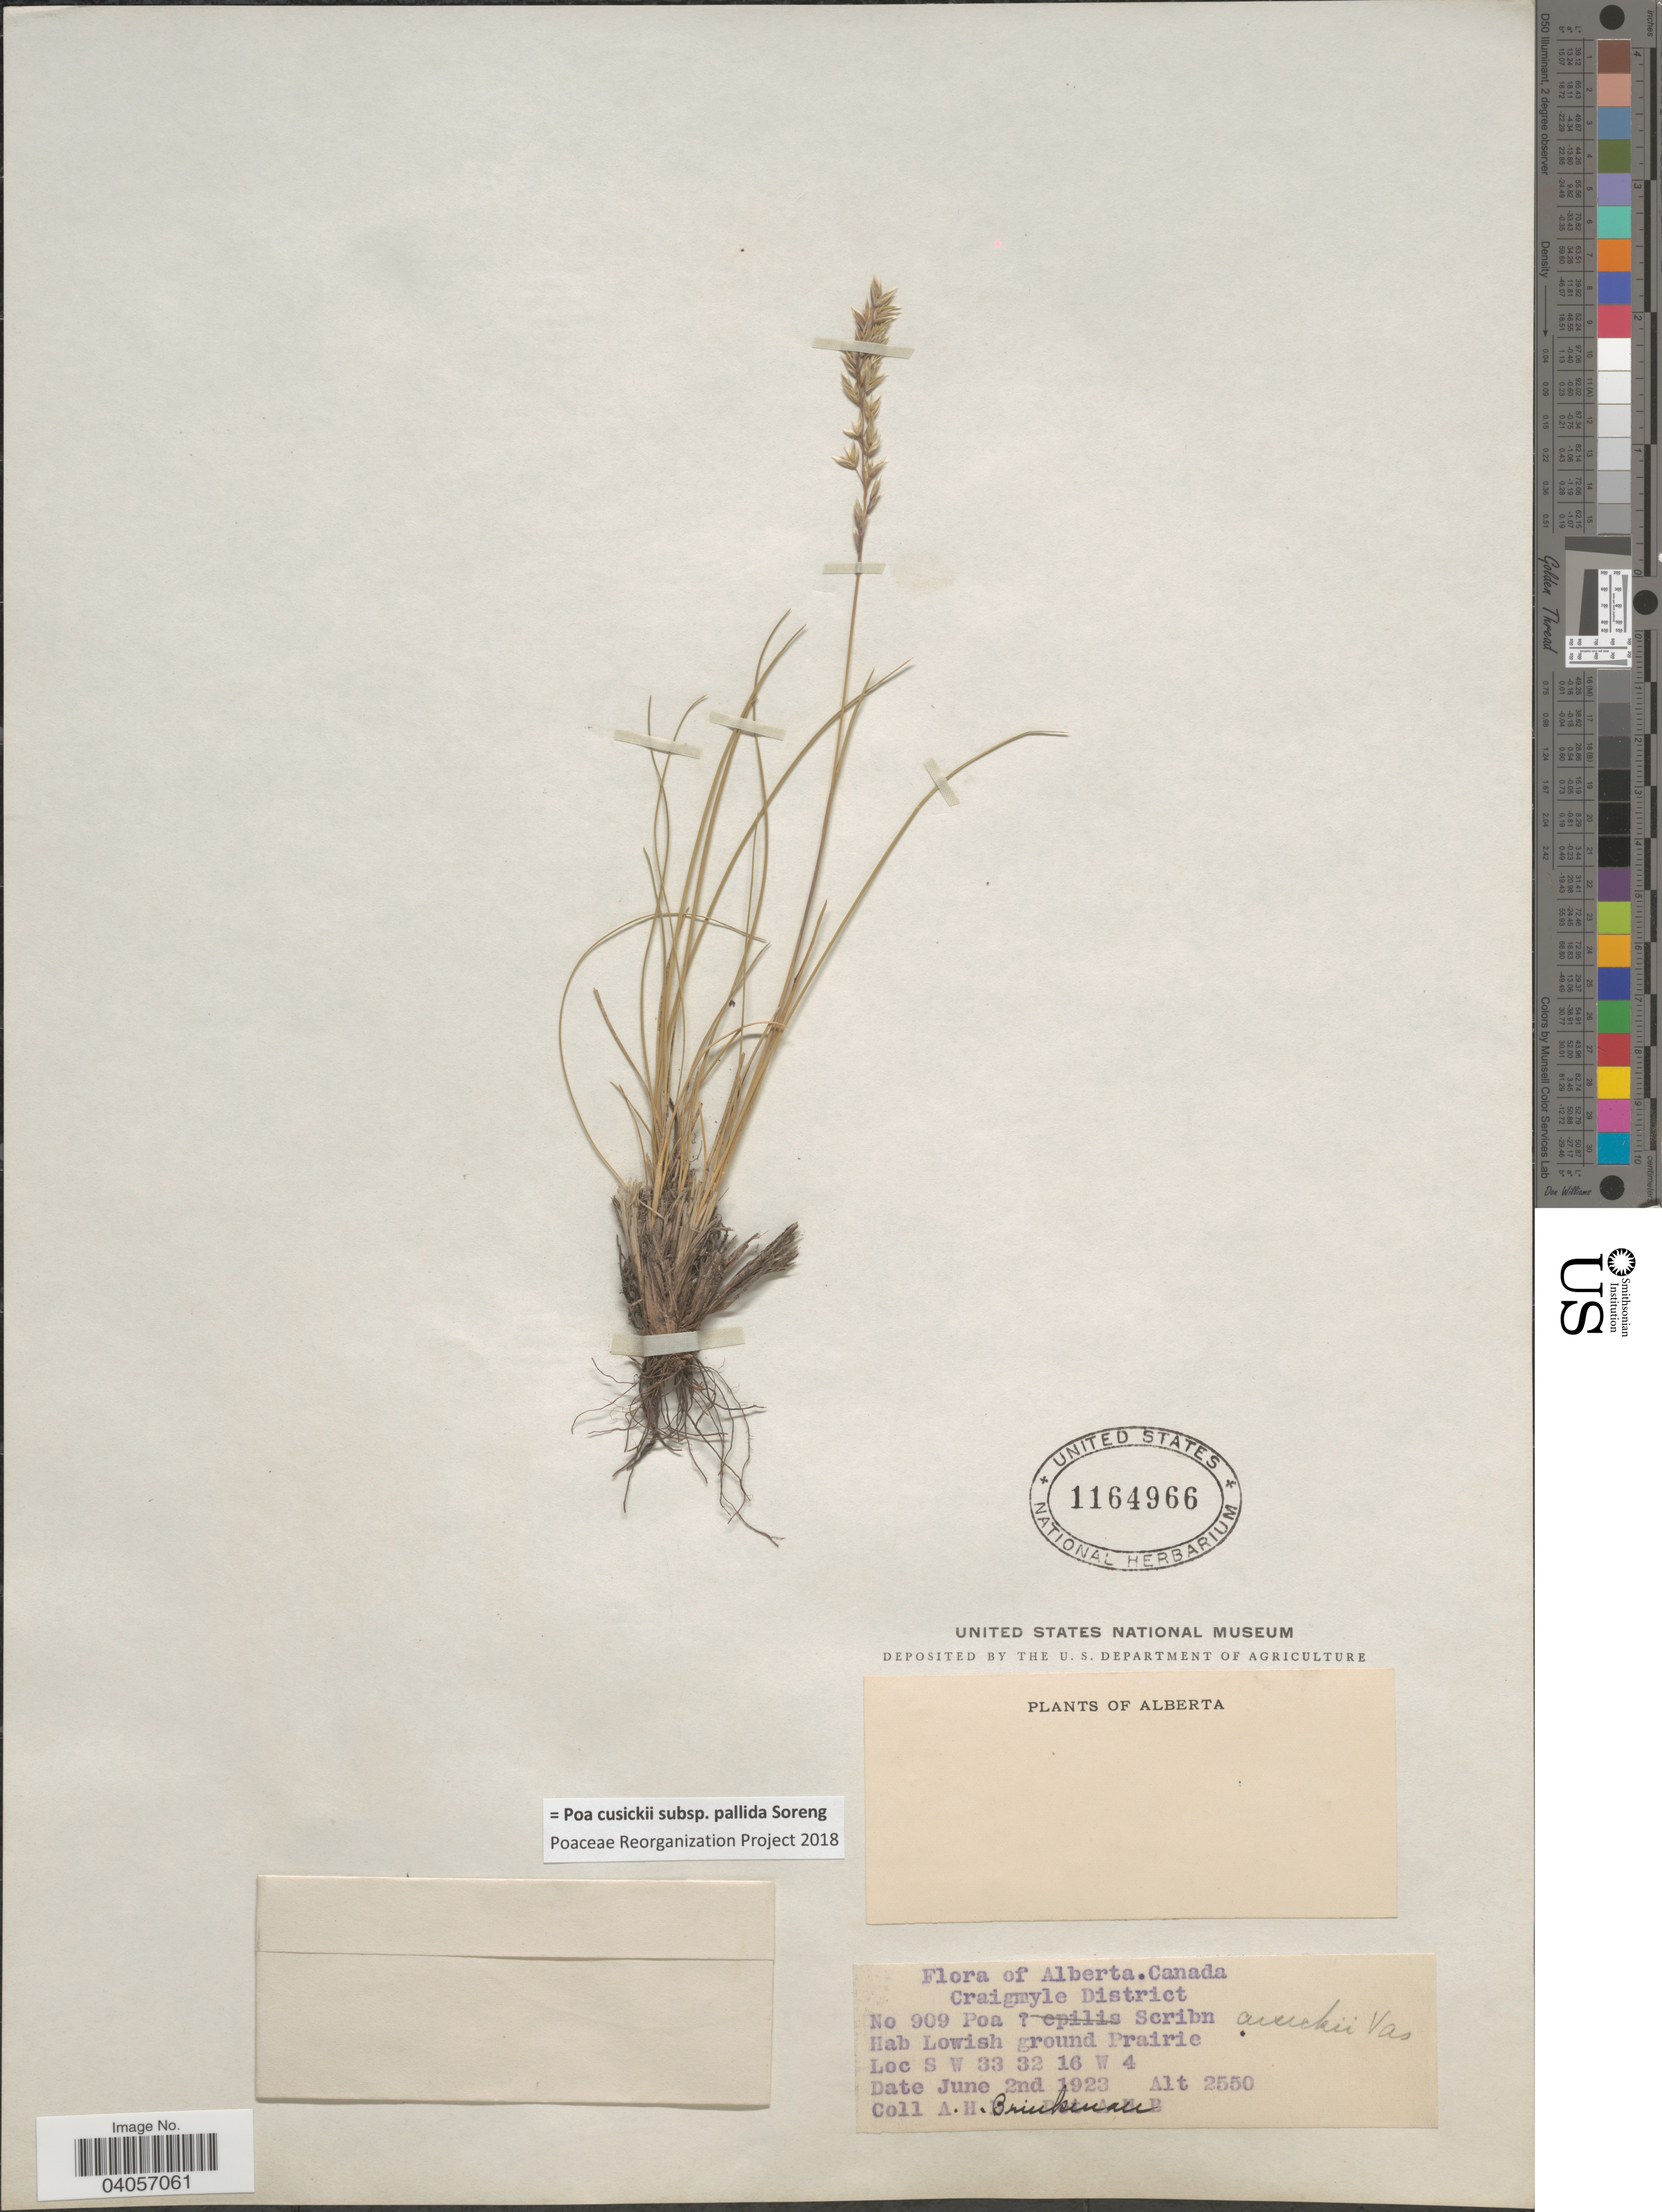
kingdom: Plantae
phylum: Tracheophyta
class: Liliopsida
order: Poales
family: Poaceae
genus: Poa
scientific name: Poa cusickii subsp. pallida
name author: Soreng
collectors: A. Brinkman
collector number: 909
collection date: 1923-06-02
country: Canada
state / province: Alberta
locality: Craigmyle District. S W 33 32 16 W 4.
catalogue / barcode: US 1164966